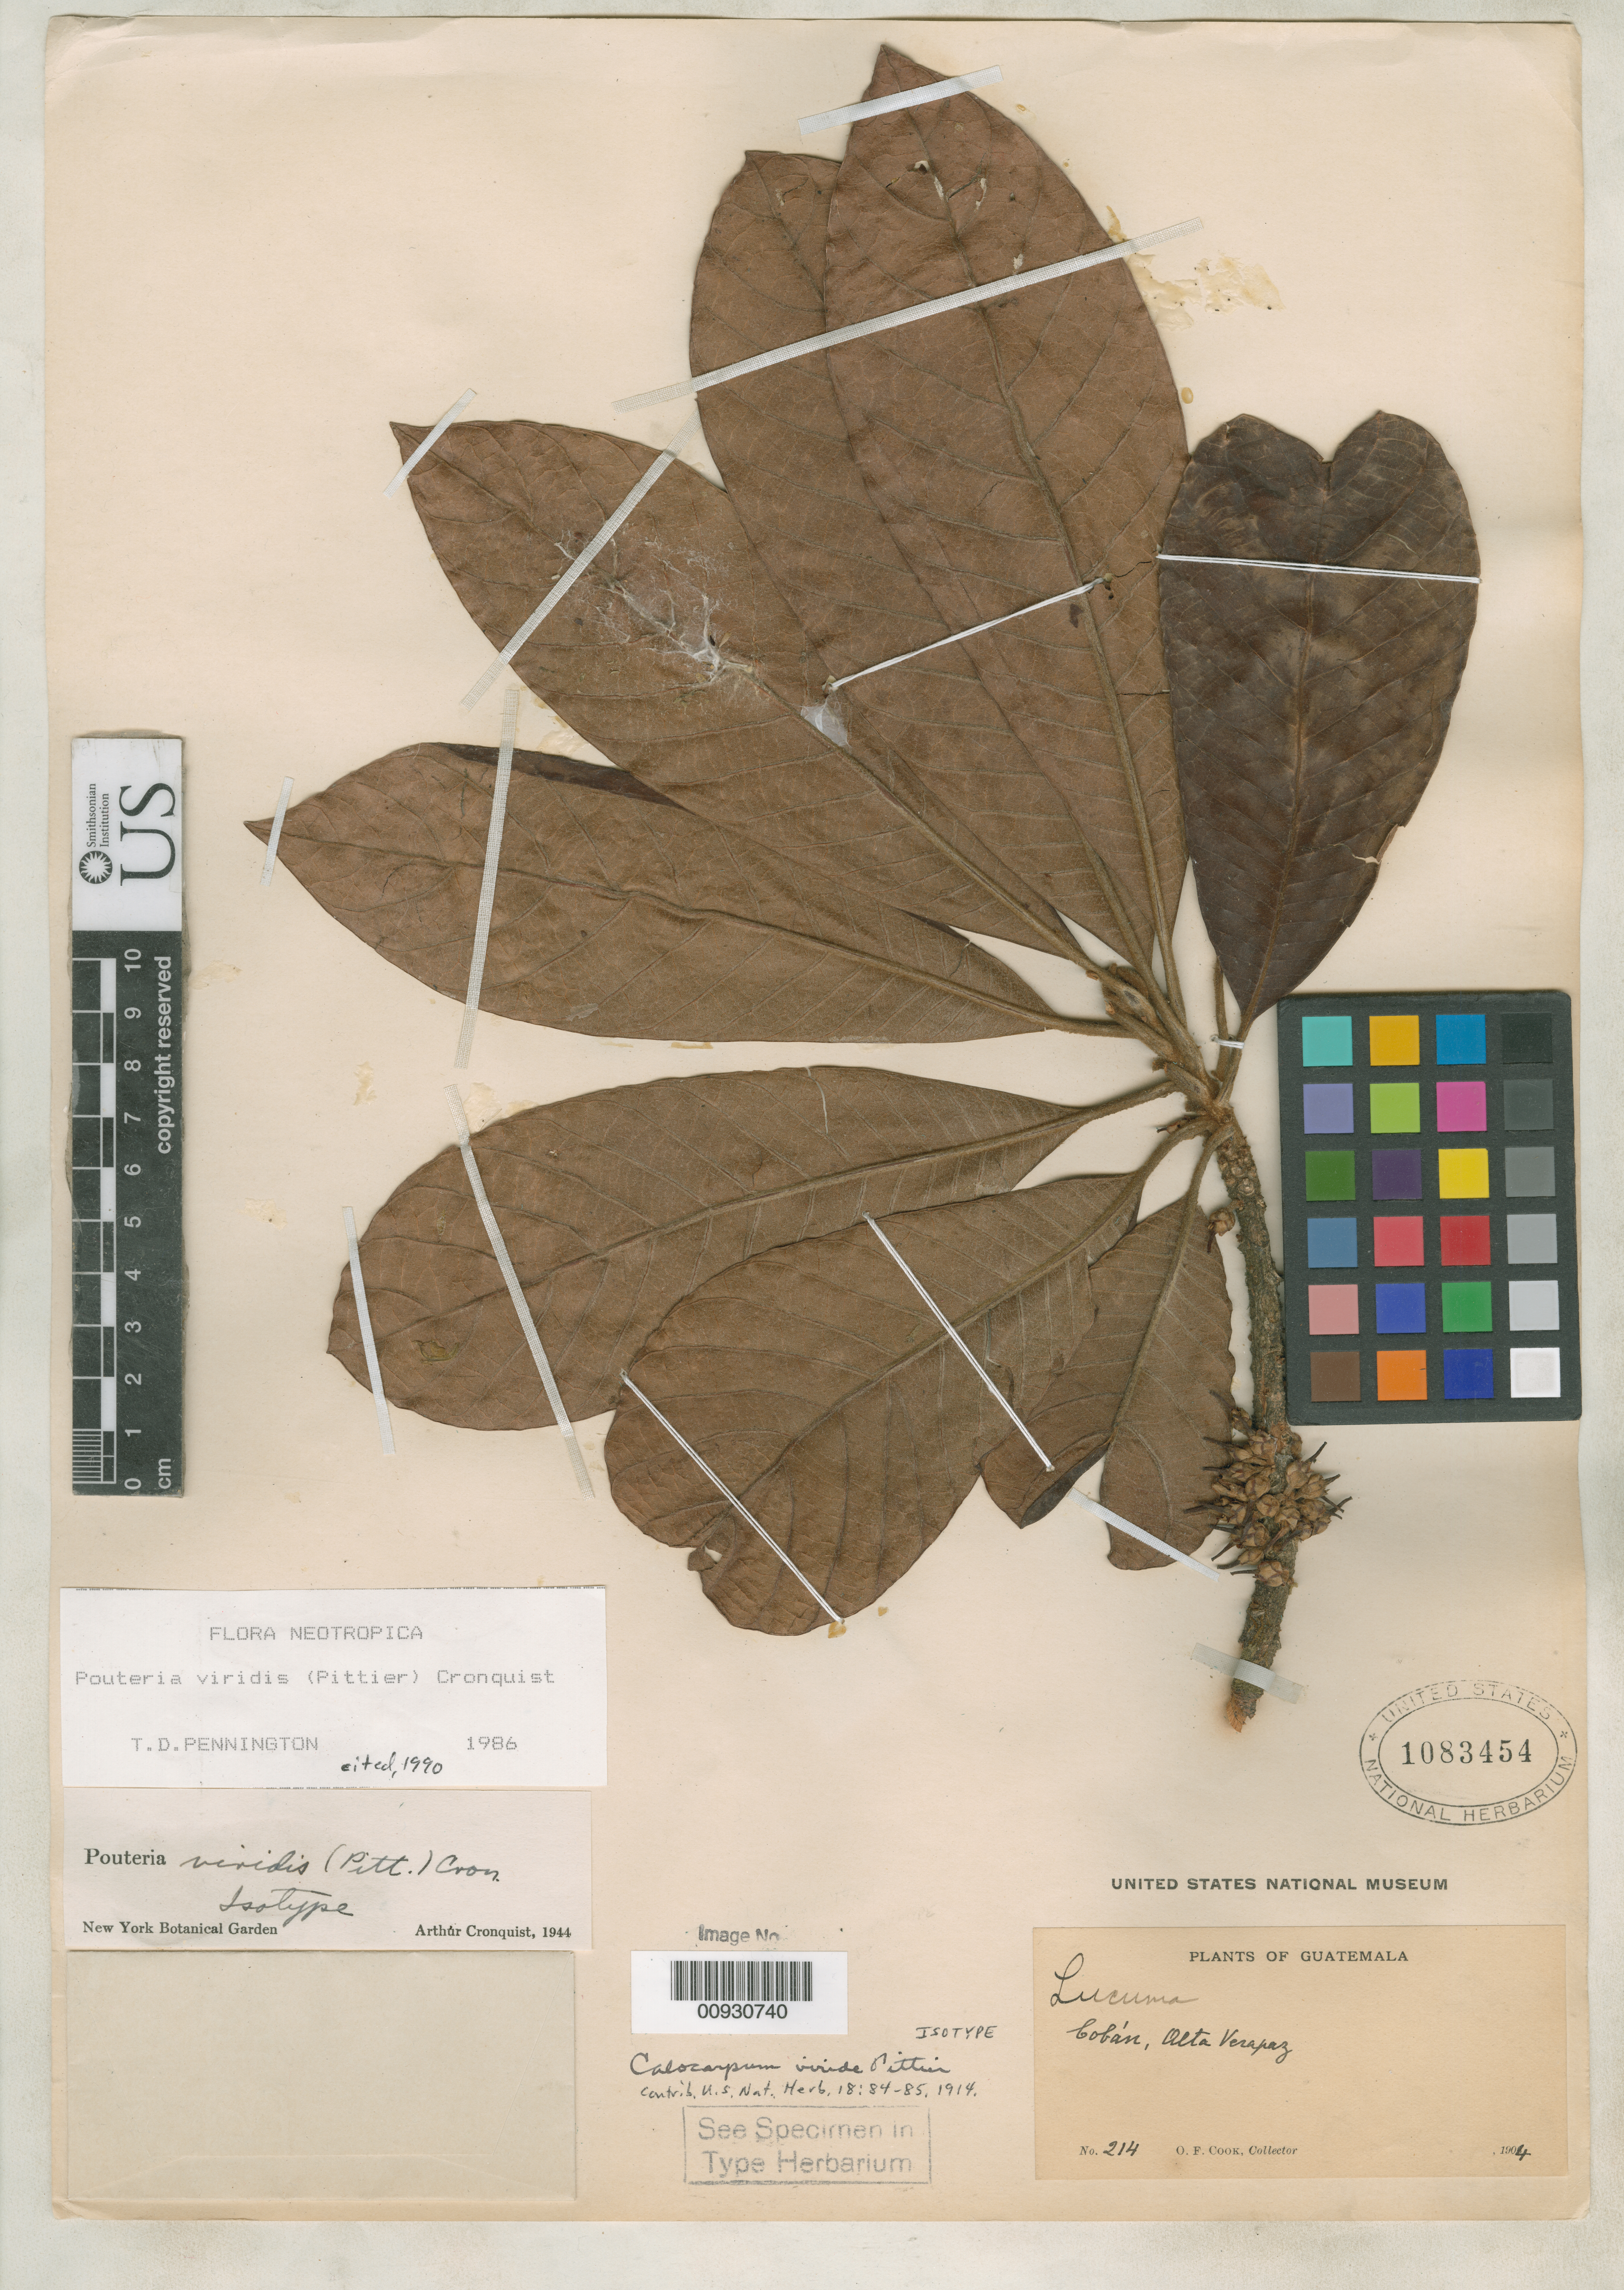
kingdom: Plantae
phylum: Tracheophyta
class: Magnoliopsida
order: Ericales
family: Sapotaceae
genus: Calocarpum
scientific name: Calocarpum viride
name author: Pittier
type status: Isotype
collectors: O. F. Cook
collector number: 214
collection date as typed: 06 Aug 1904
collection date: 1904-08-06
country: Guatemala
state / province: Alta Verapaz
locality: Coban.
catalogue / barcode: US 1083454